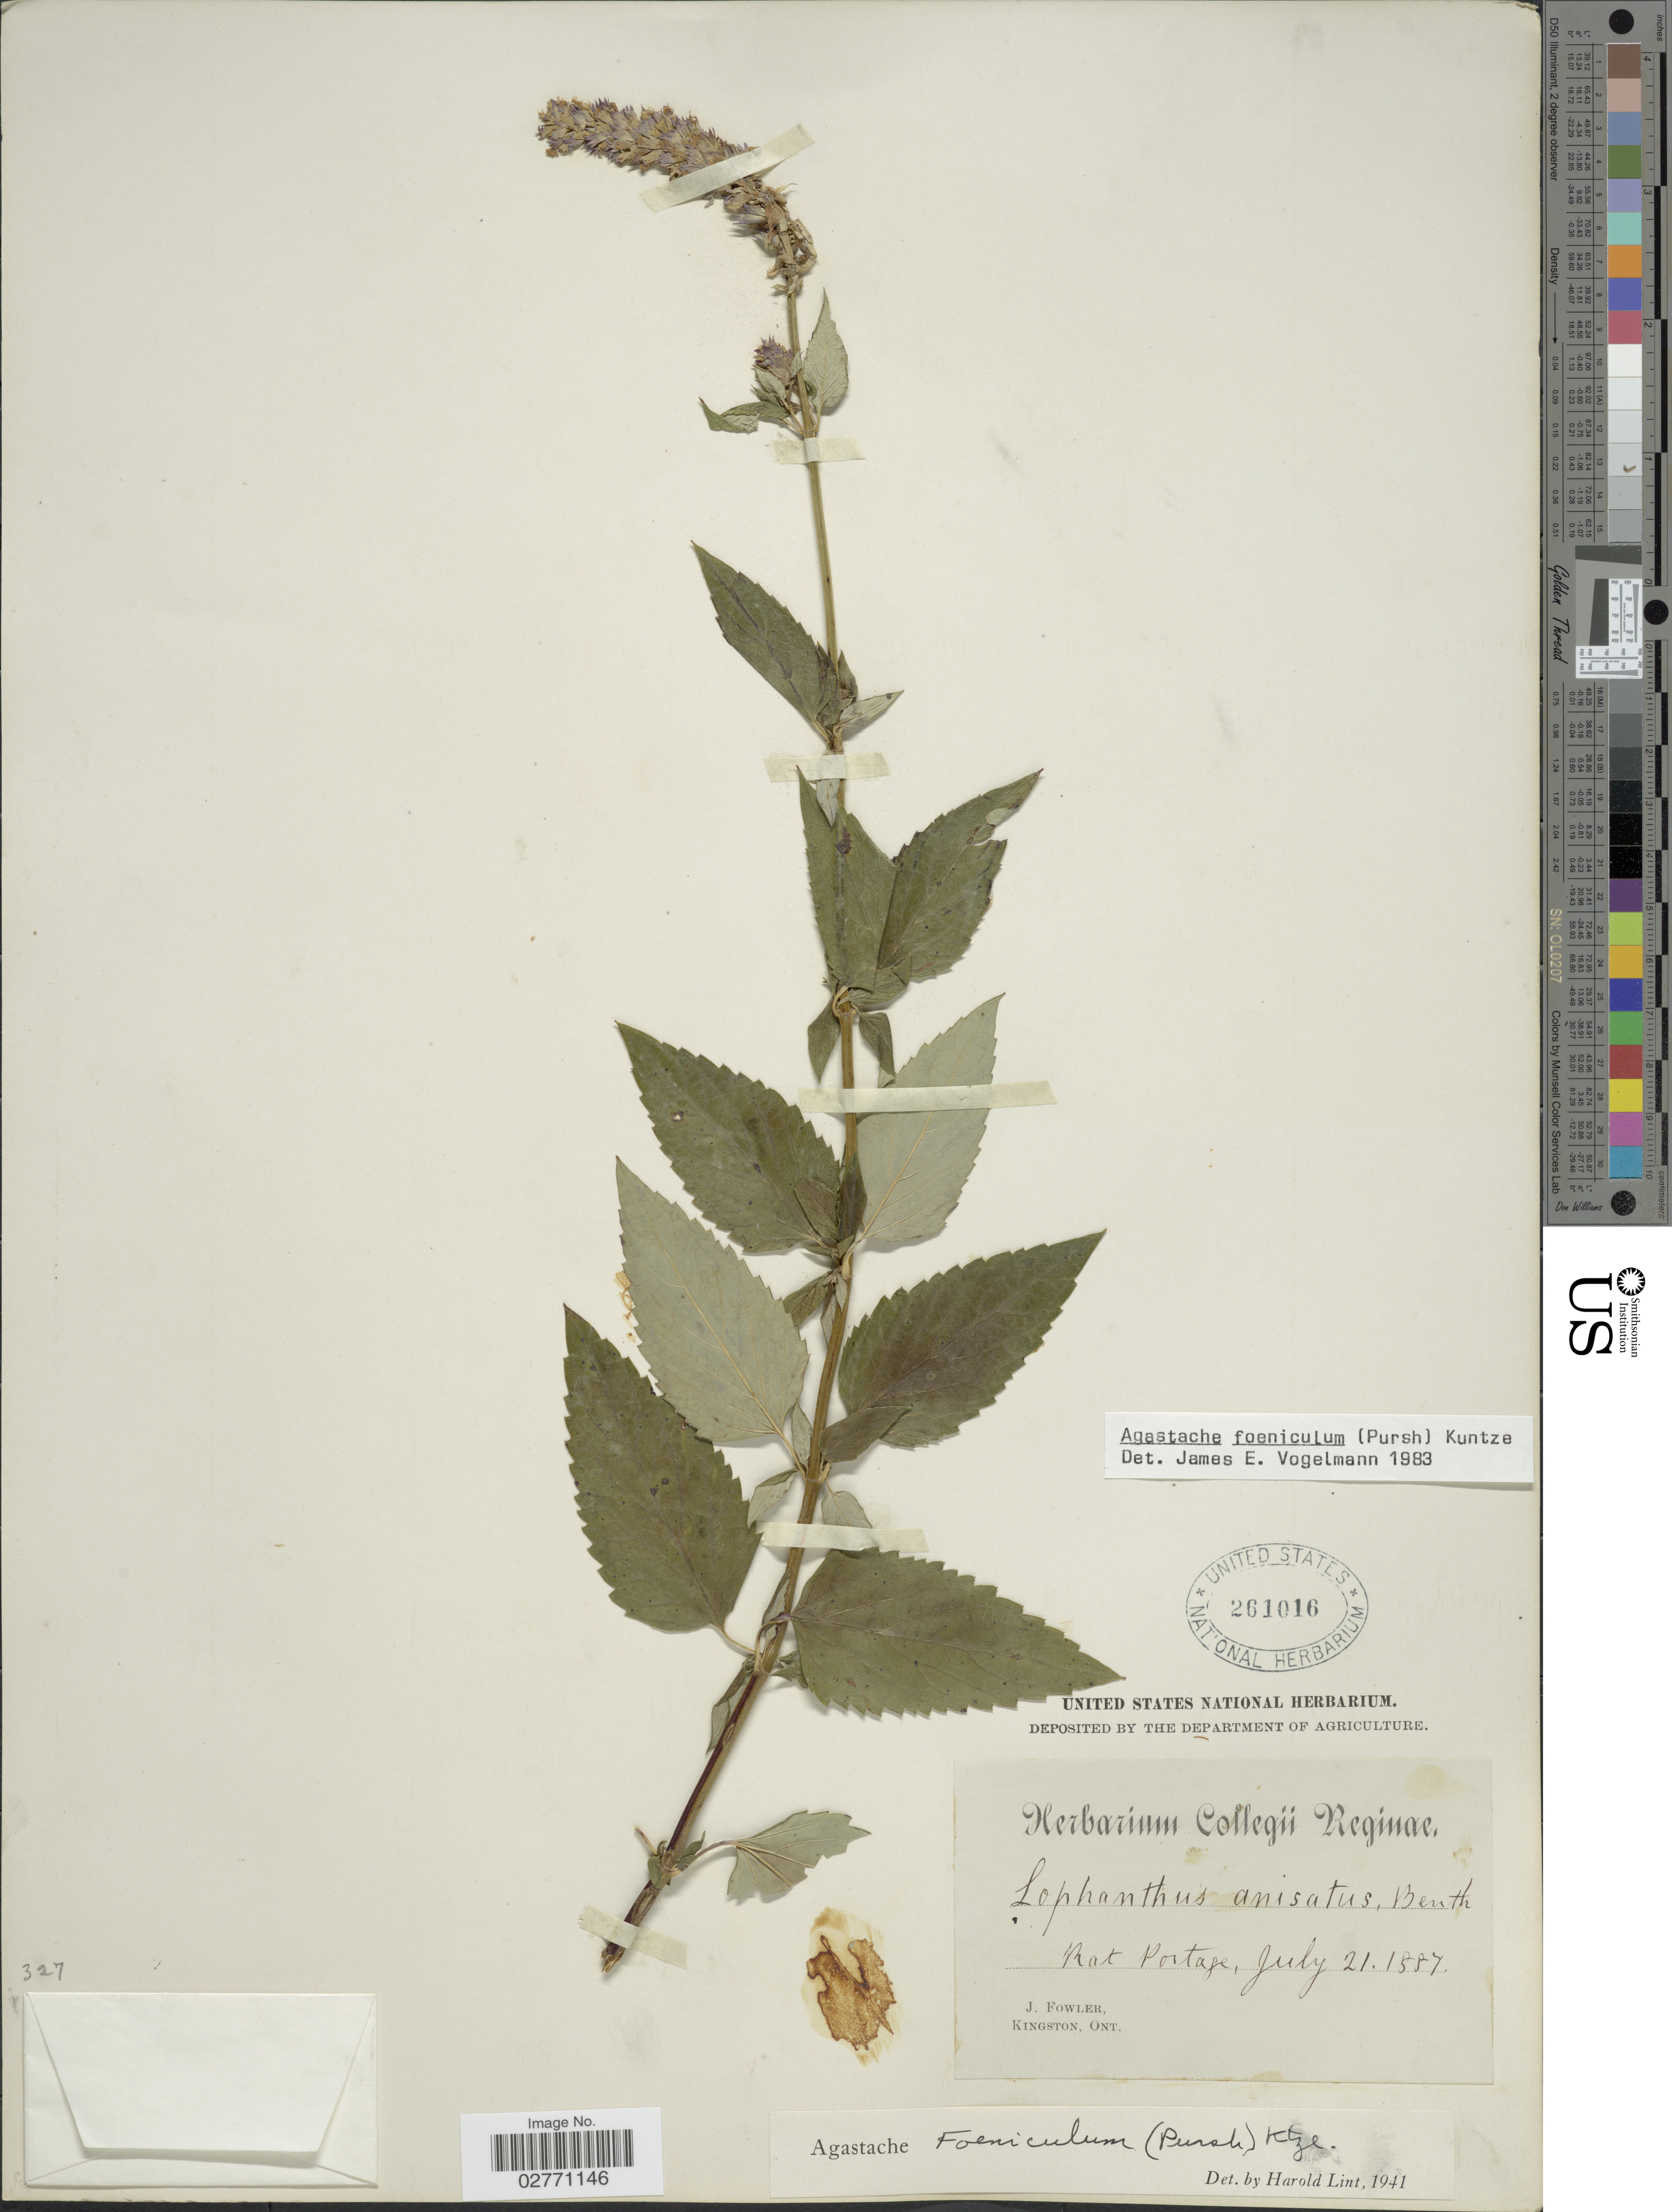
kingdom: Plantae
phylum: Tracheophyta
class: Magnoliopsida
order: Lamiales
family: Lamiaceae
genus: Agastache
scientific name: Agastache foeniculum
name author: (Pursh) Kuntze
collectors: J. Fowler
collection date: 1887-07-21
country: Canada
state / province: Ontario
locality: Rat Portage. Kingston, Ont.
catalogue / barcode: US 261016